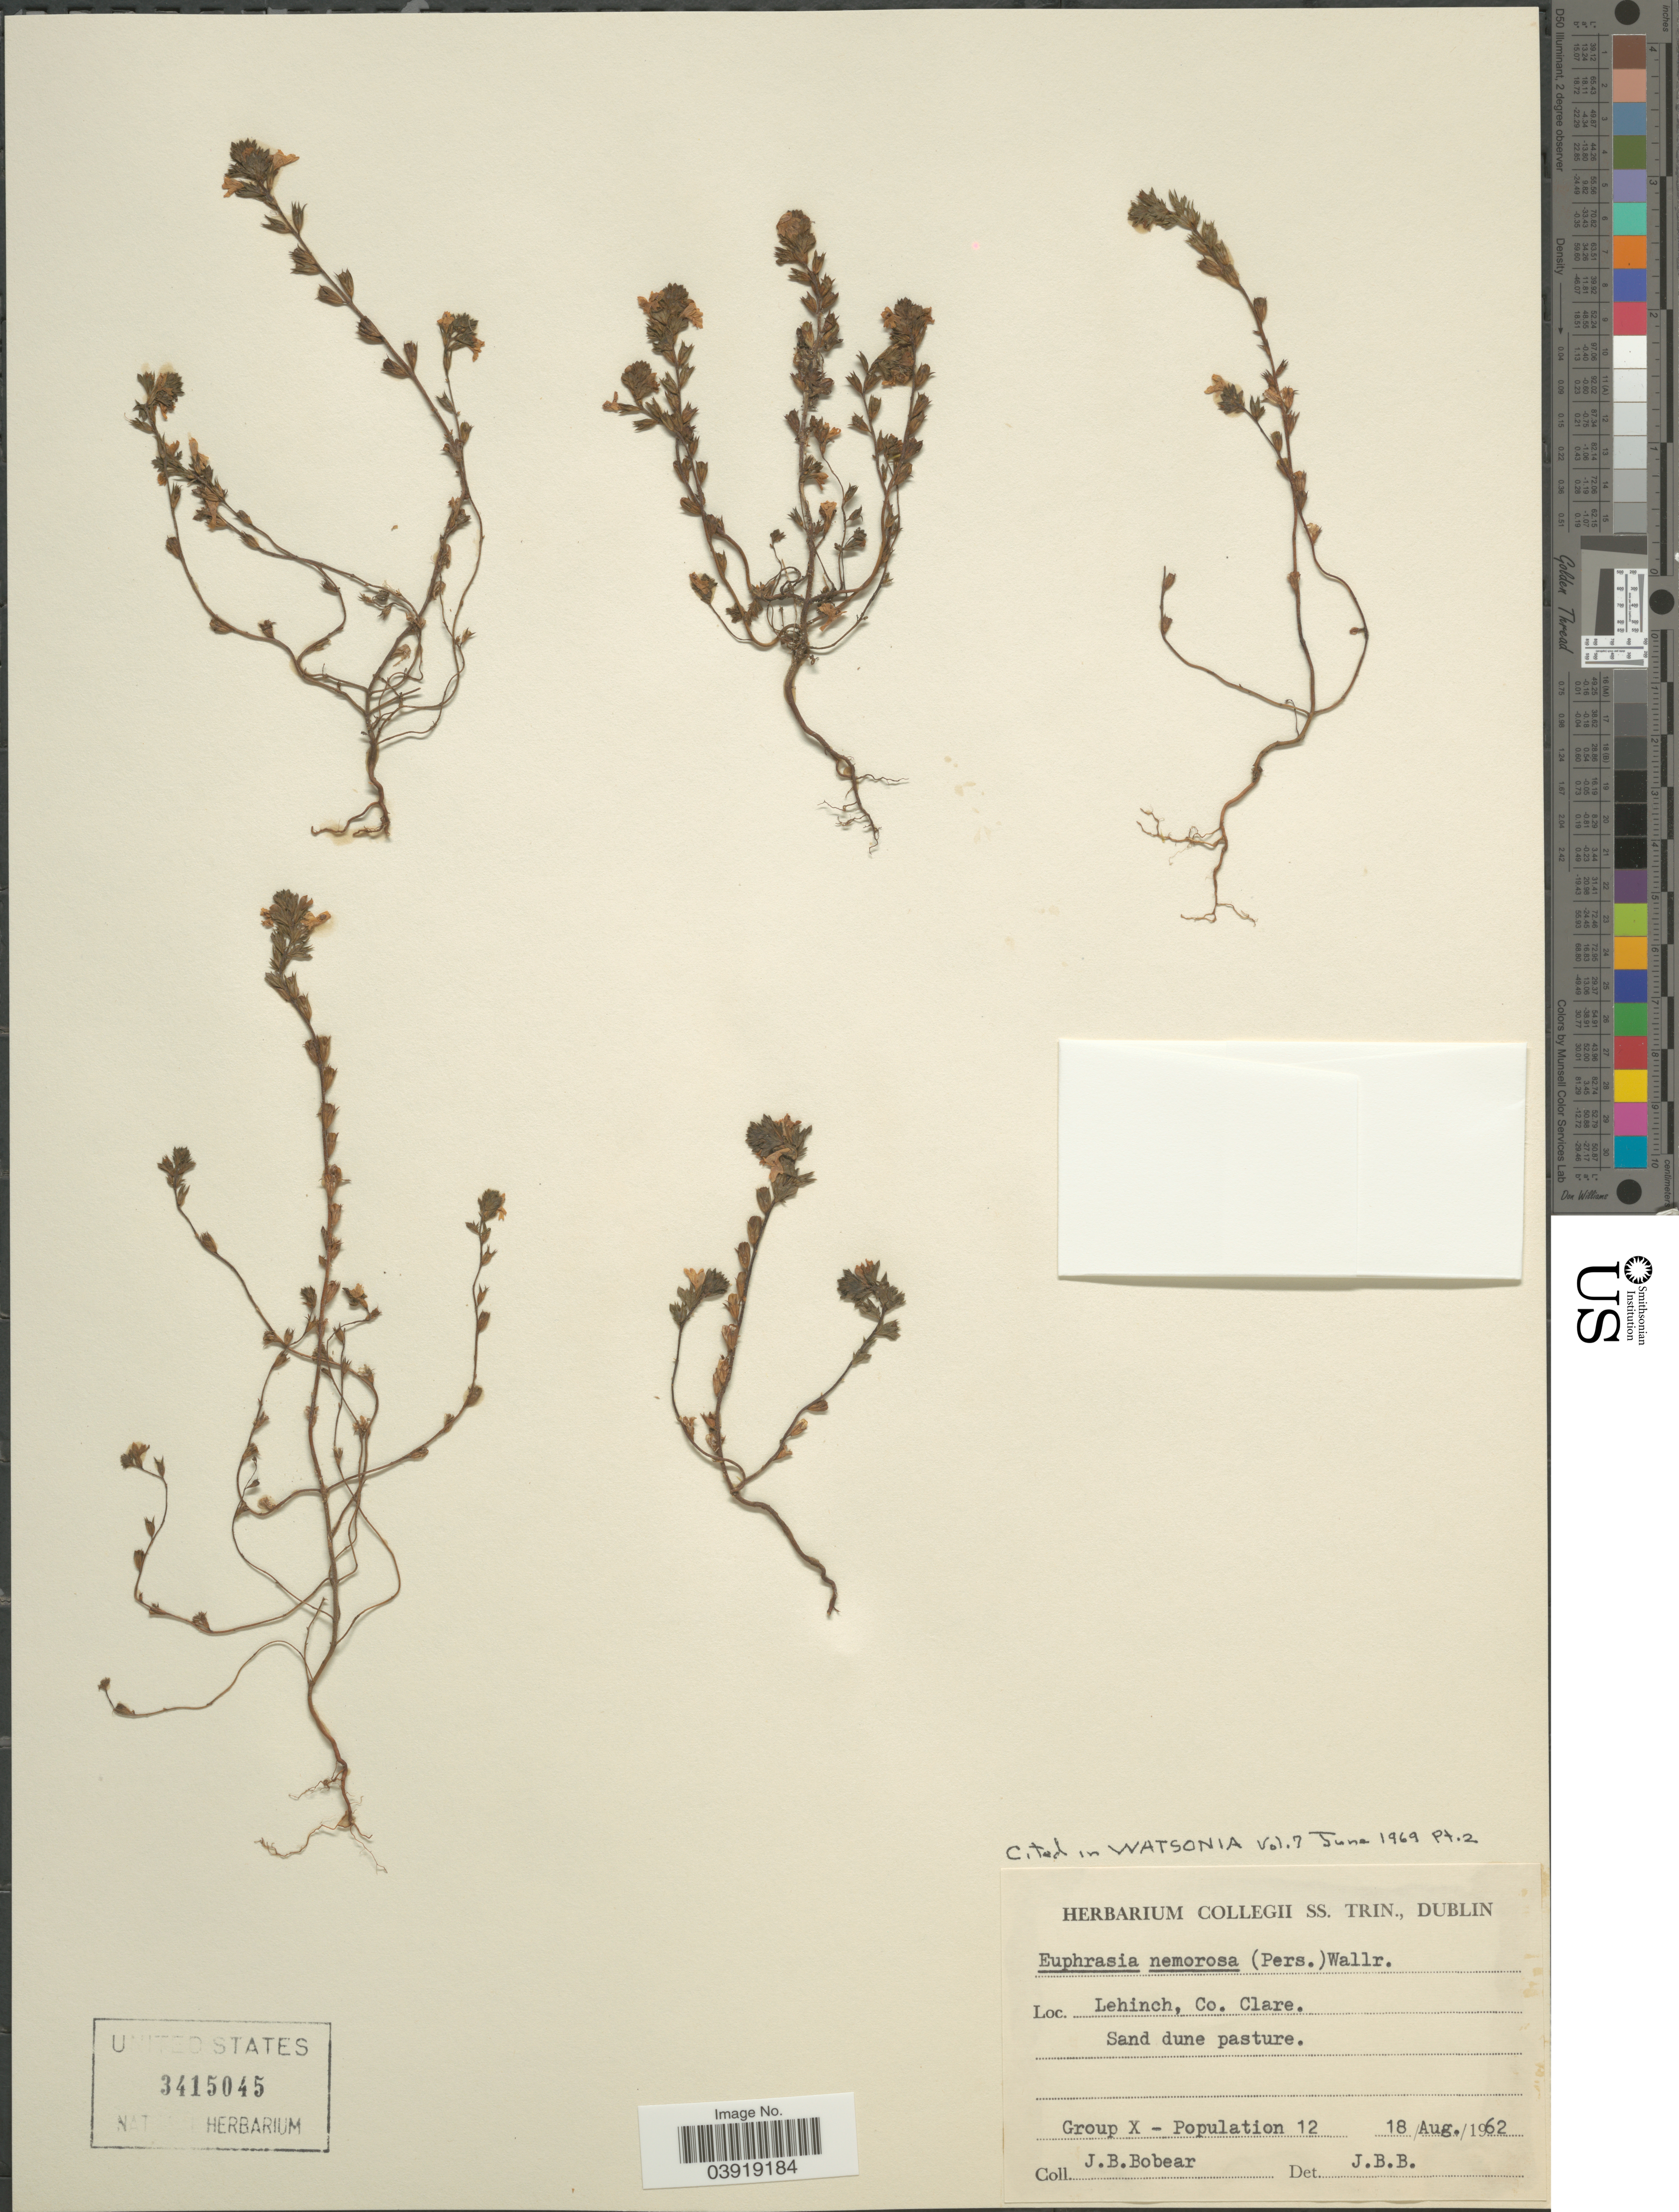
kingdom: Plantae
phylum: Tracheophyta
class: Magnoliopsida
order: Lamiales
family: Orobanchaceae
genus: Euphrasia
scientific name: Euphrasia nemorosa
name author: (Pers.) Wallr.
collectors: J. Bobear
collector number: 12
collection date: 1962-08-18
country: Ireland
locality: Lehunch, Co. Clare.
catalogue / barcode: US 3415045